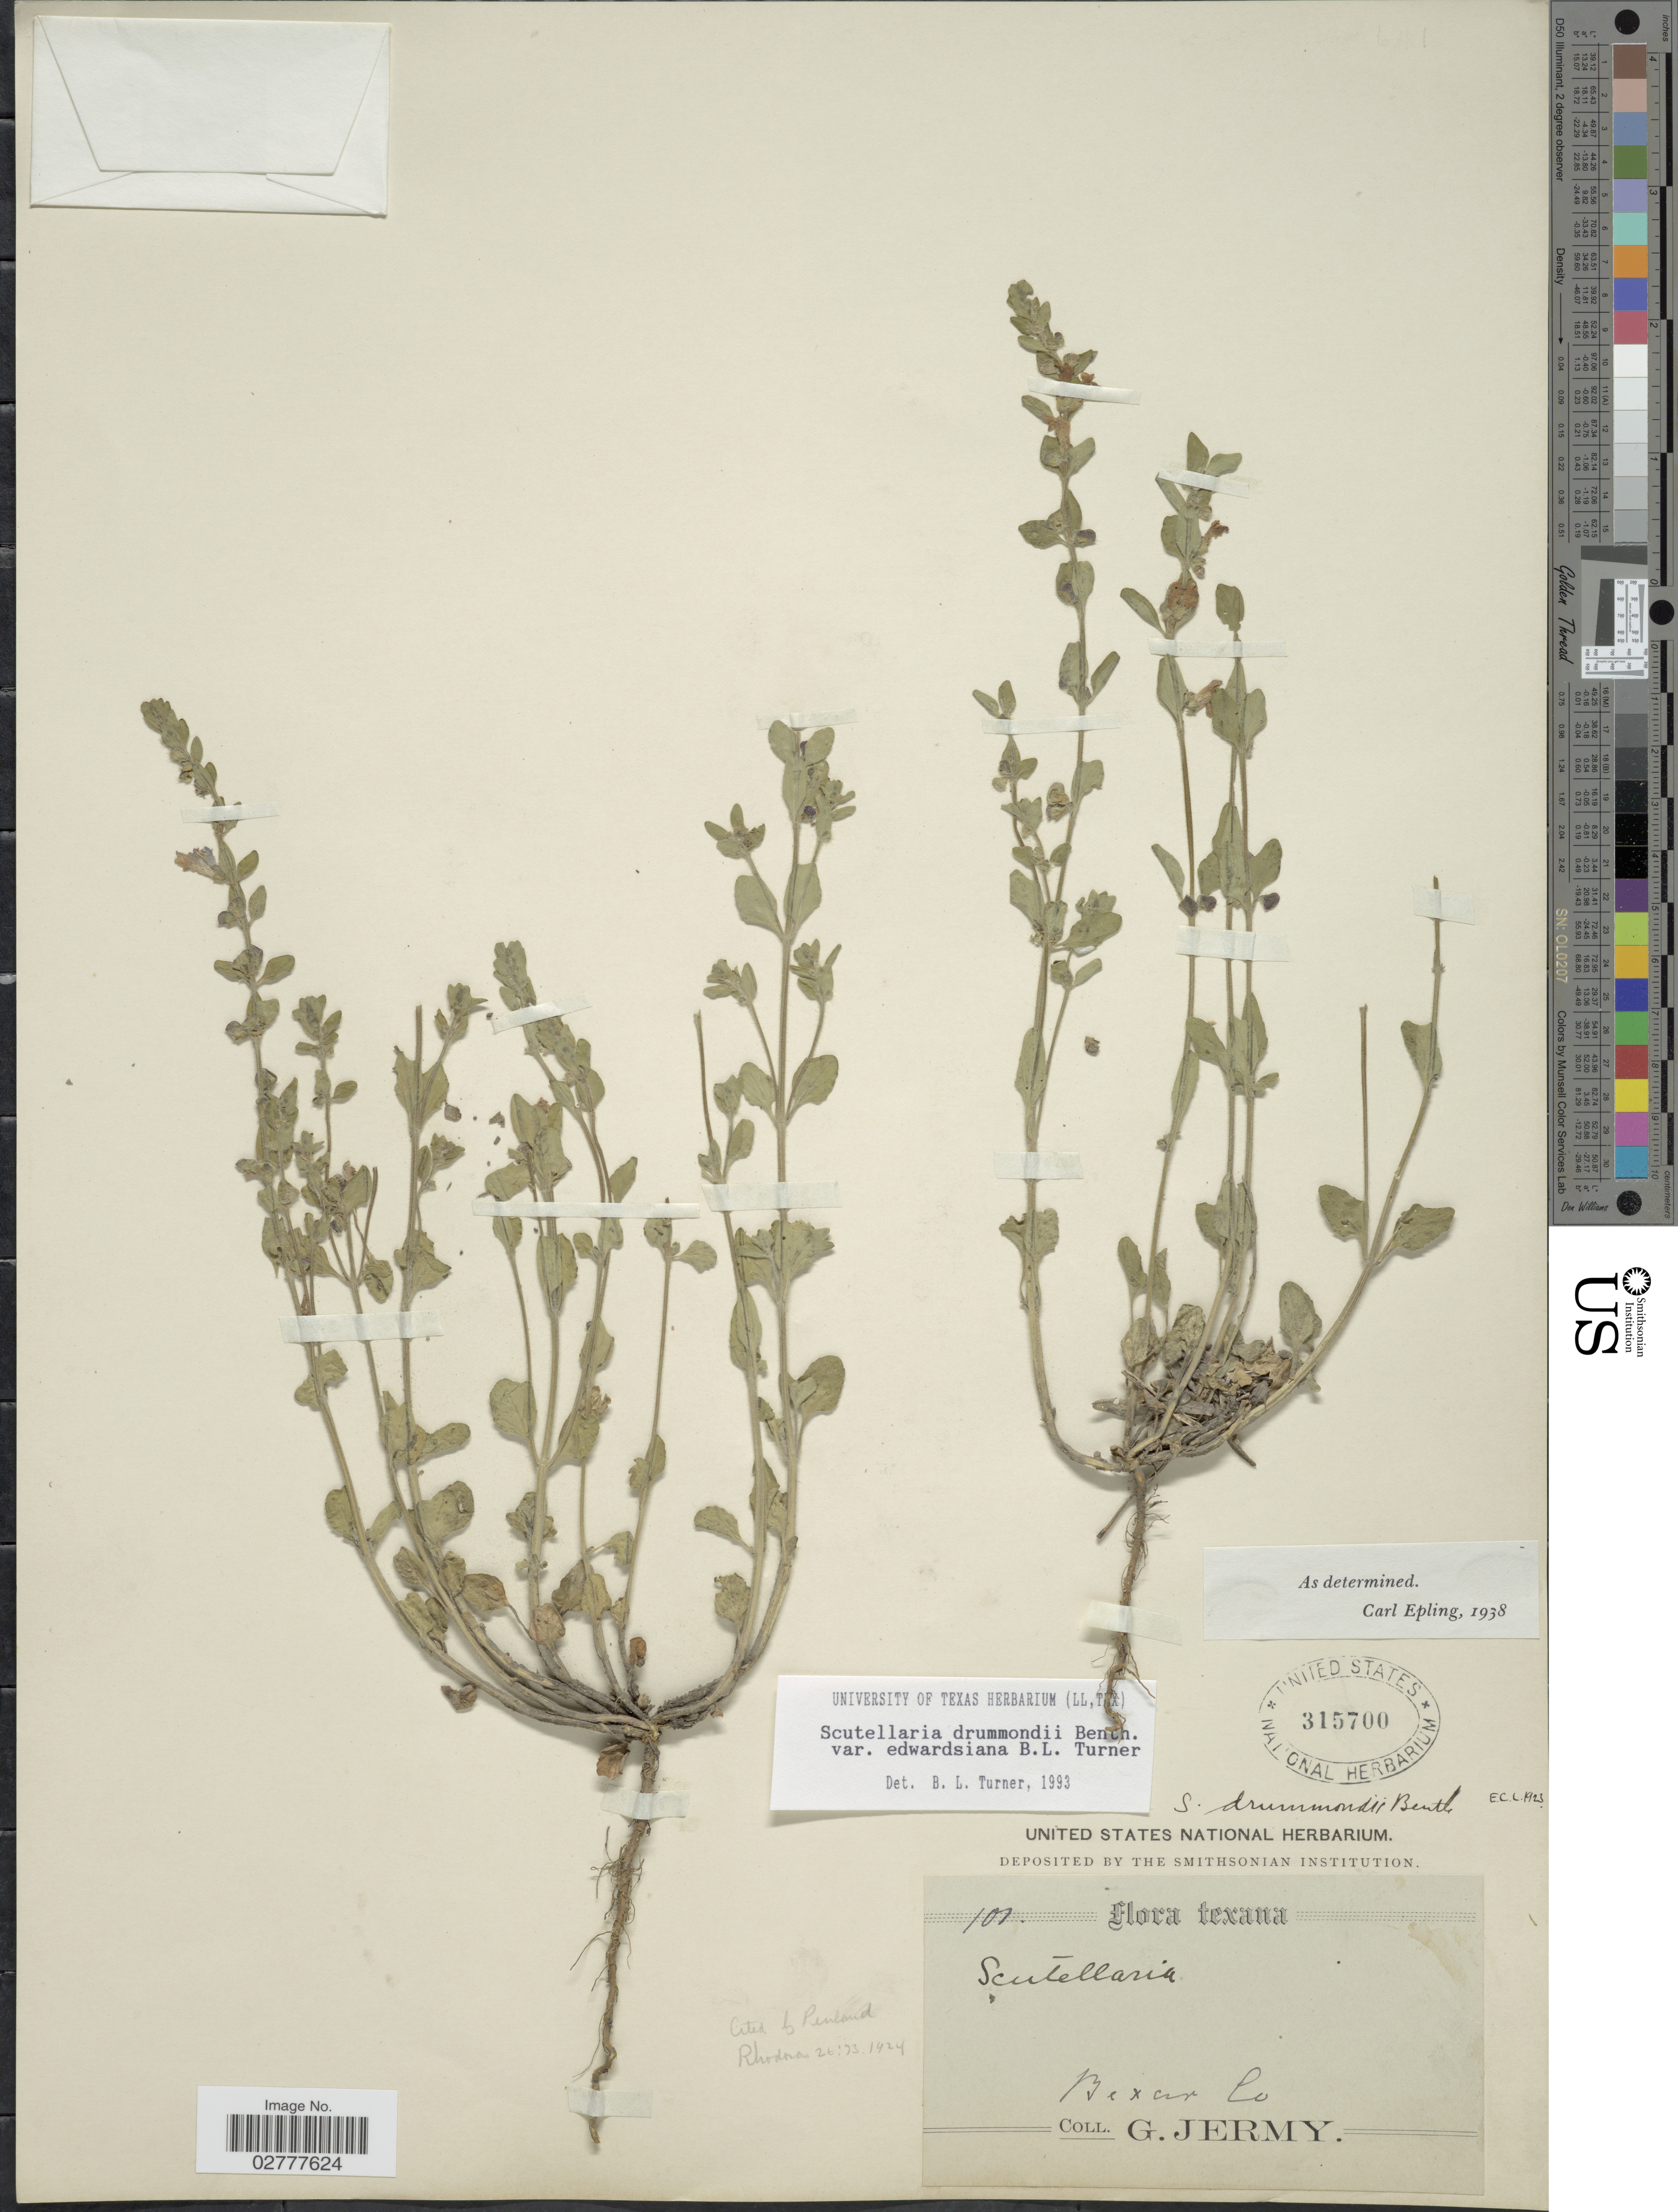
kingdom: Plantae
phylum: Tracheophyta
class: Magnoliopsida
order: Lamiales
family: Lamiaceae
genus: Scutellaria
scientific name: Scutellaria drummondii var. edwardsiana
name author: Benth.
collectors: G. Jermy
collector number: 101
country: United States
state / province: Texas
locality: Bexar Co.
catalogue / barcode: US 315700